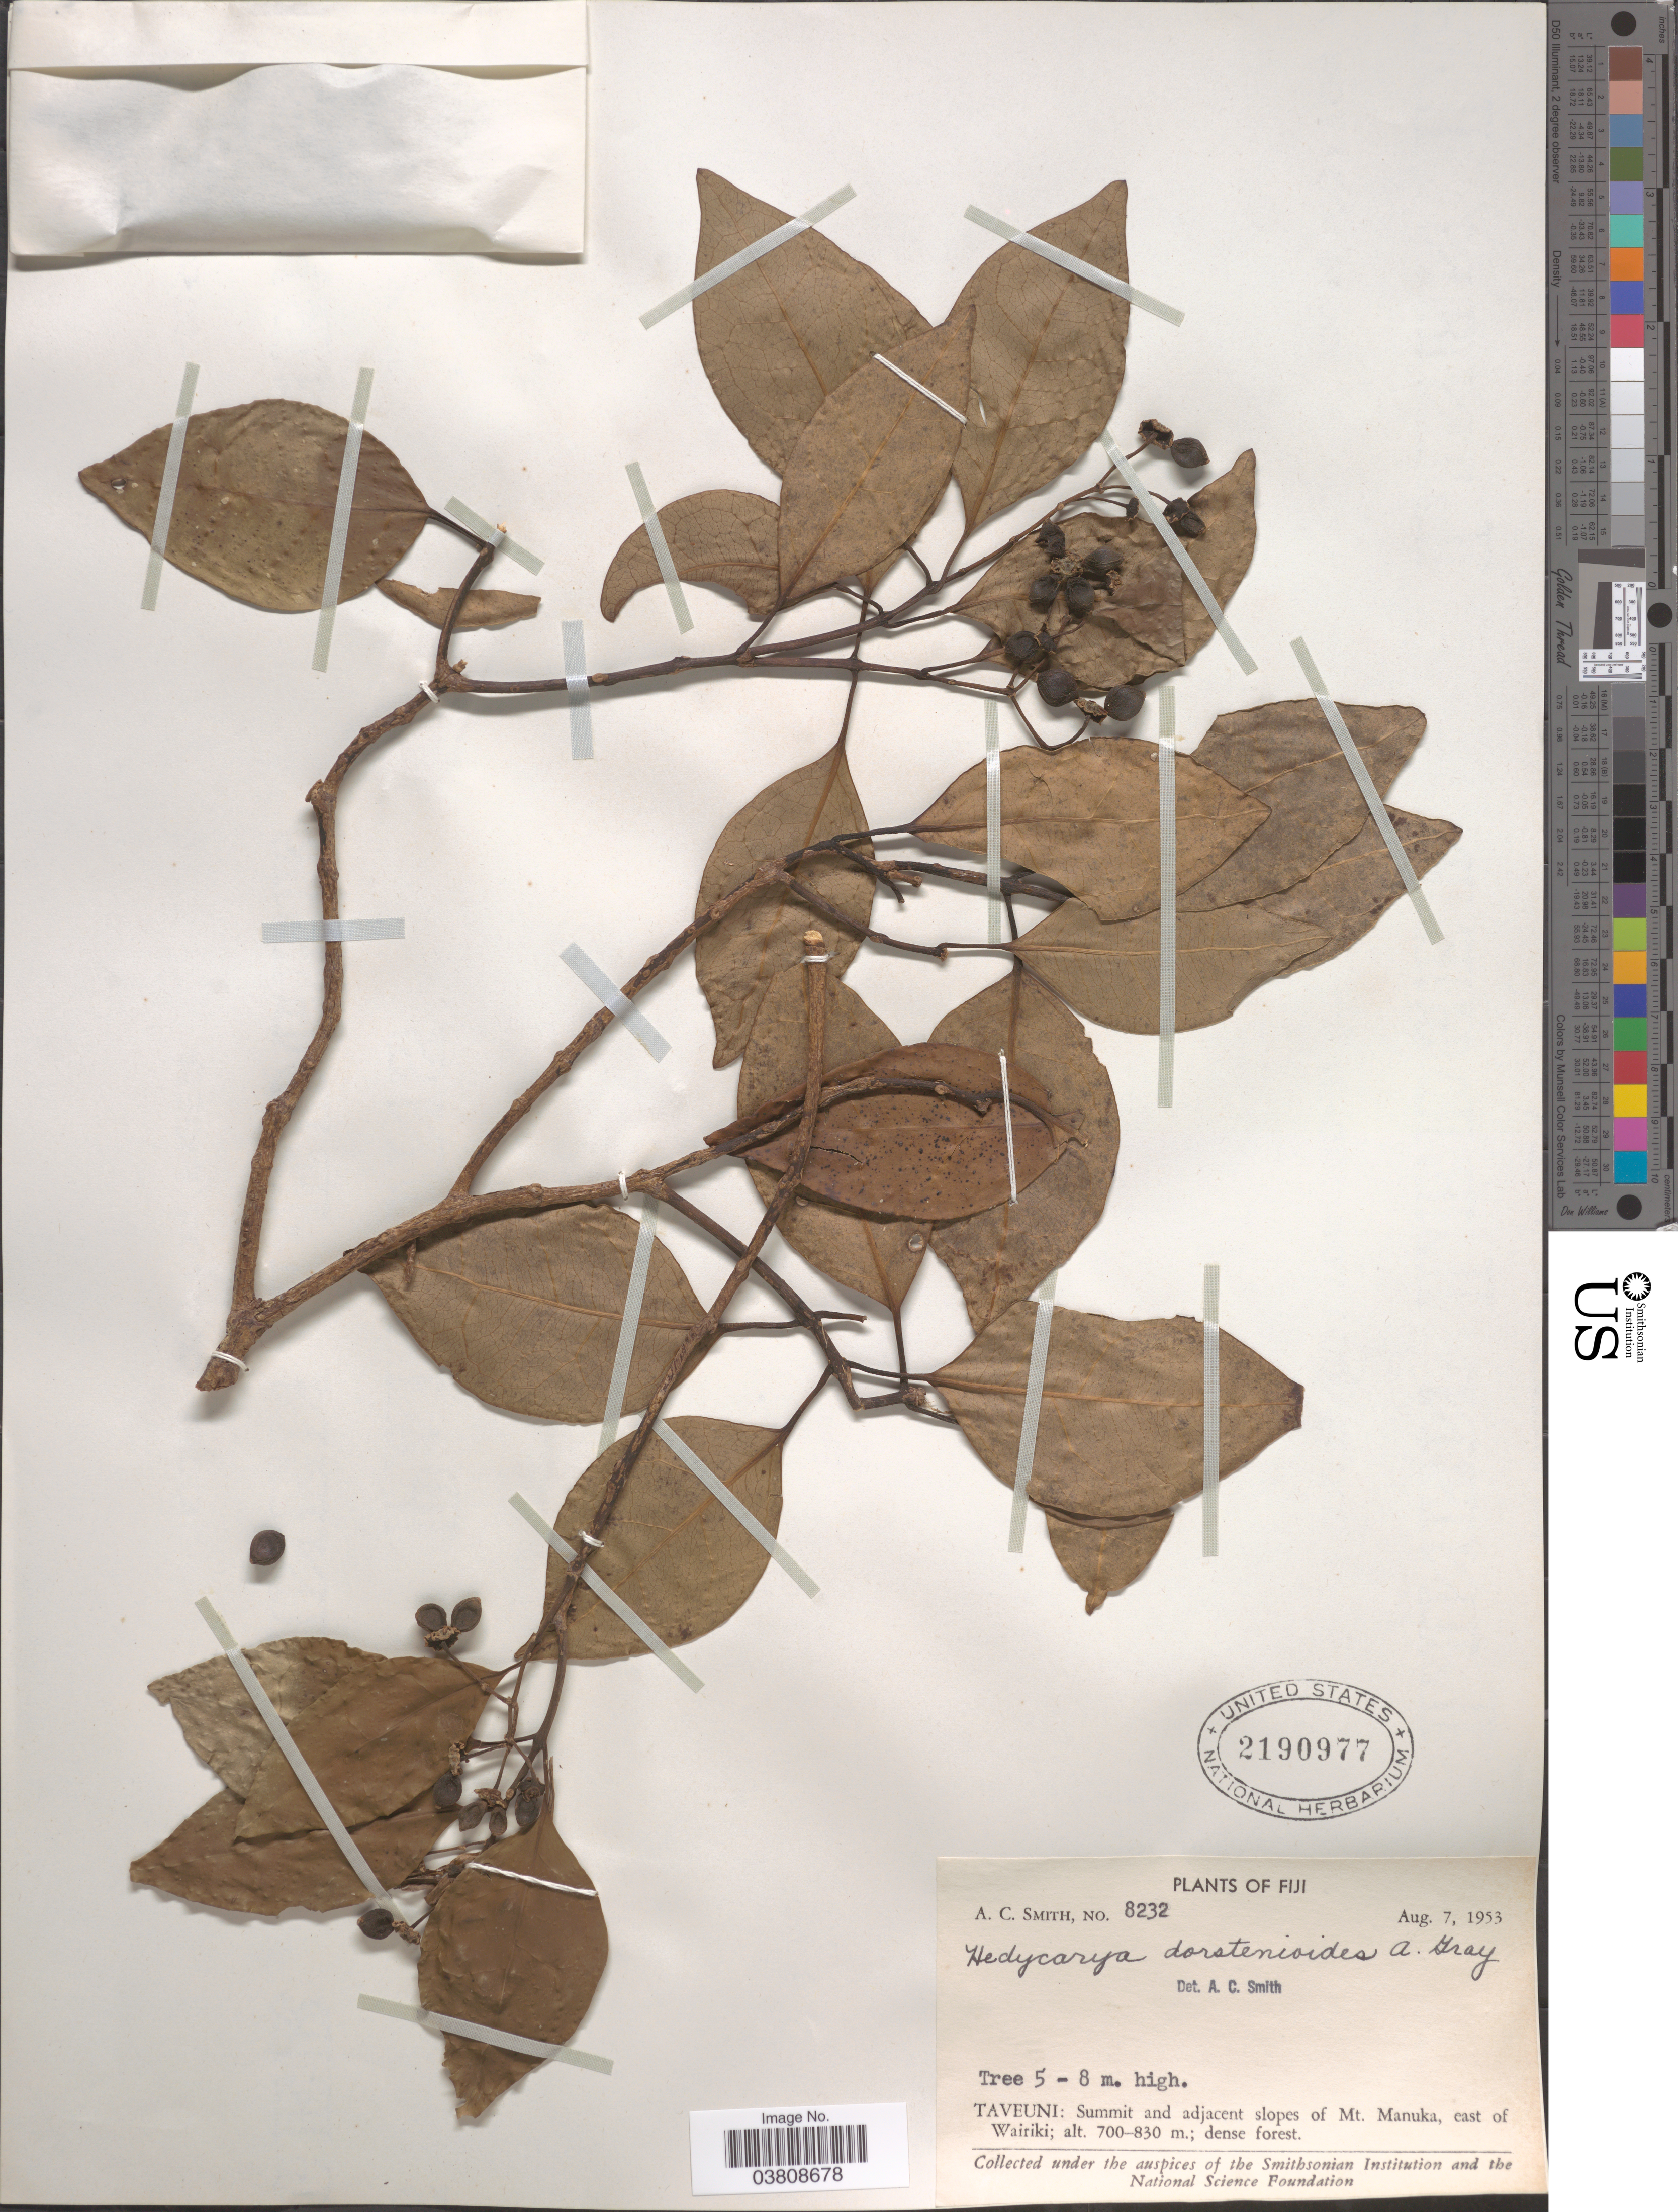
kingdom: Plantae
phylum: Tracheophyta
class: Magnoliopsida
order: Laurales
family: Monimiaceae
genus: Hedycarya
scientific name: Hedycarya dorstenioides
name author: A. Gray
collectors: A. C. Smith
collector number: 8232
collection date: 1953-08-07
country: Fiji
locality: Taveuni: Summit and adjacent slopes of Mt. Manuka, east of Wairiki.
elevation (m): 700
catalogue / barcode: US 2190977